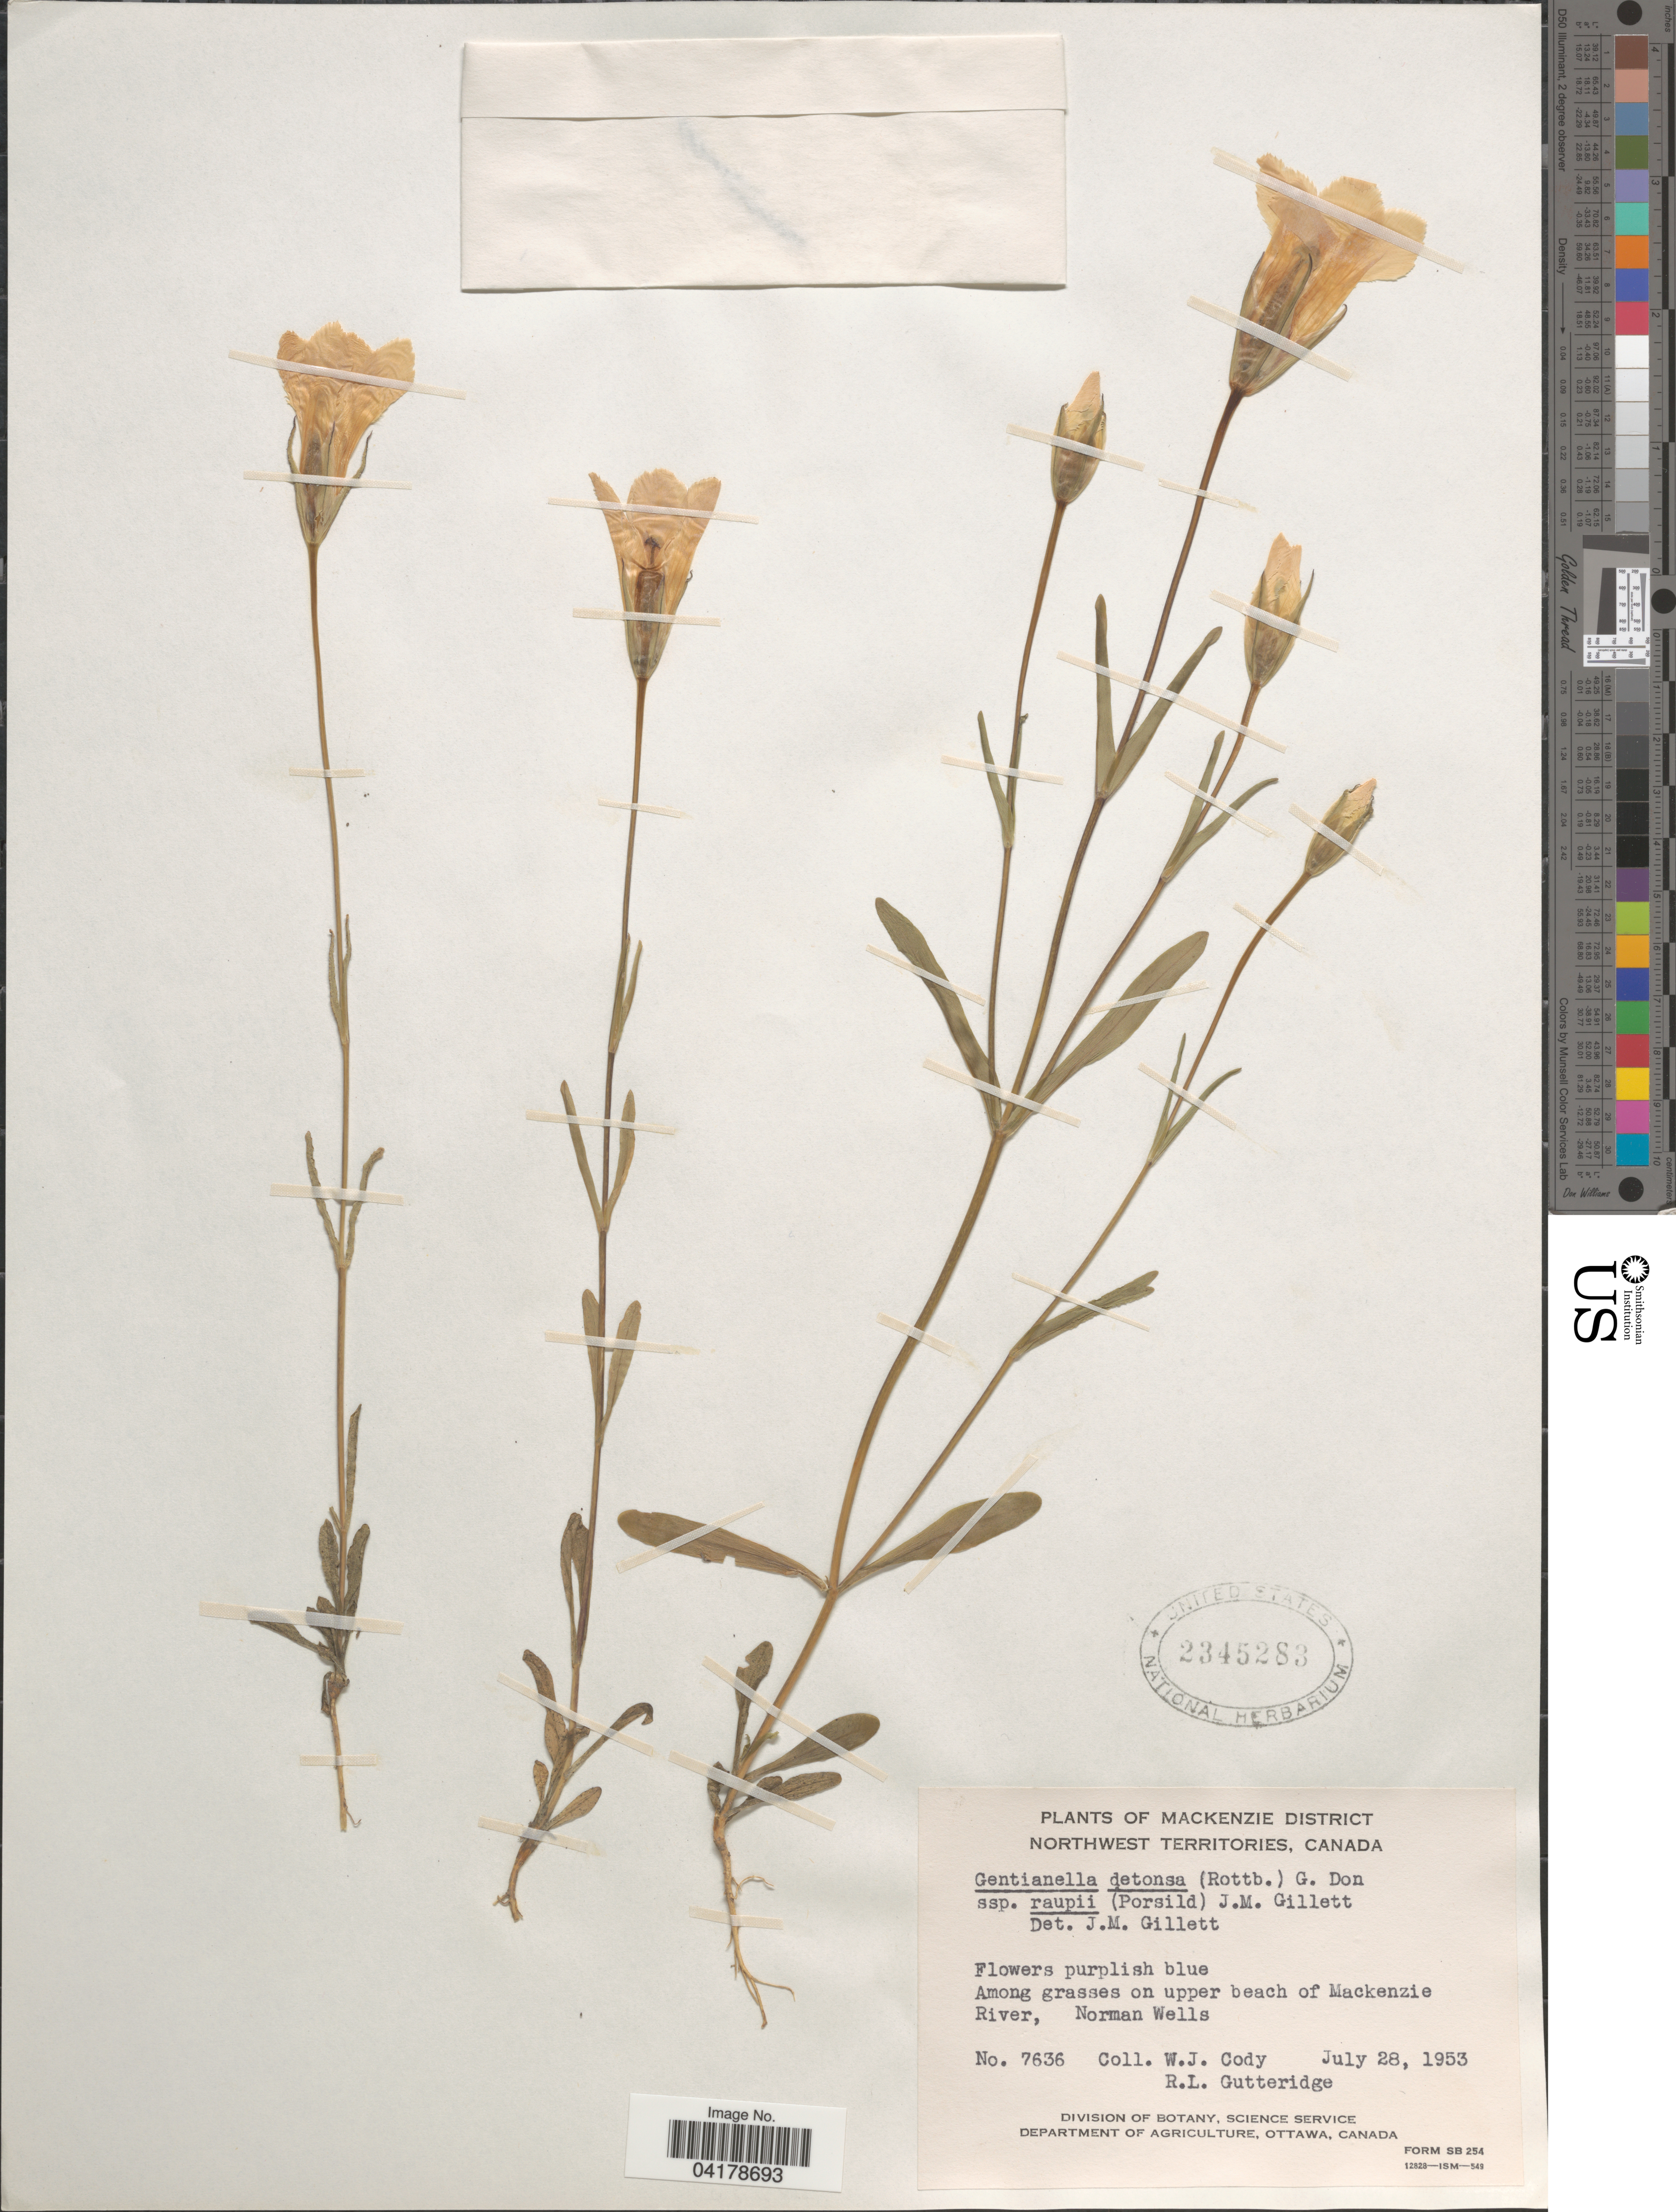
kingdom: Plantae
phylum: Tracheophyta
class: Magnoliopsida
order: Gentianales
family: Gentianaceae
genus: Gentianella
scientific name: Gentianella detonsa subsp. raupii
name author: (Porsild) J.M. Gillett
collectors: W. Cody & R. Gutteridge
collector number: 7636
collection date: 1953-07-28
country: Canada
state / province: Northwest Territories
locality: Mackenzie District. Among grasses on upper beach of Mackenzie River, Norman Wells.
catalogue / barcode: US 2345283